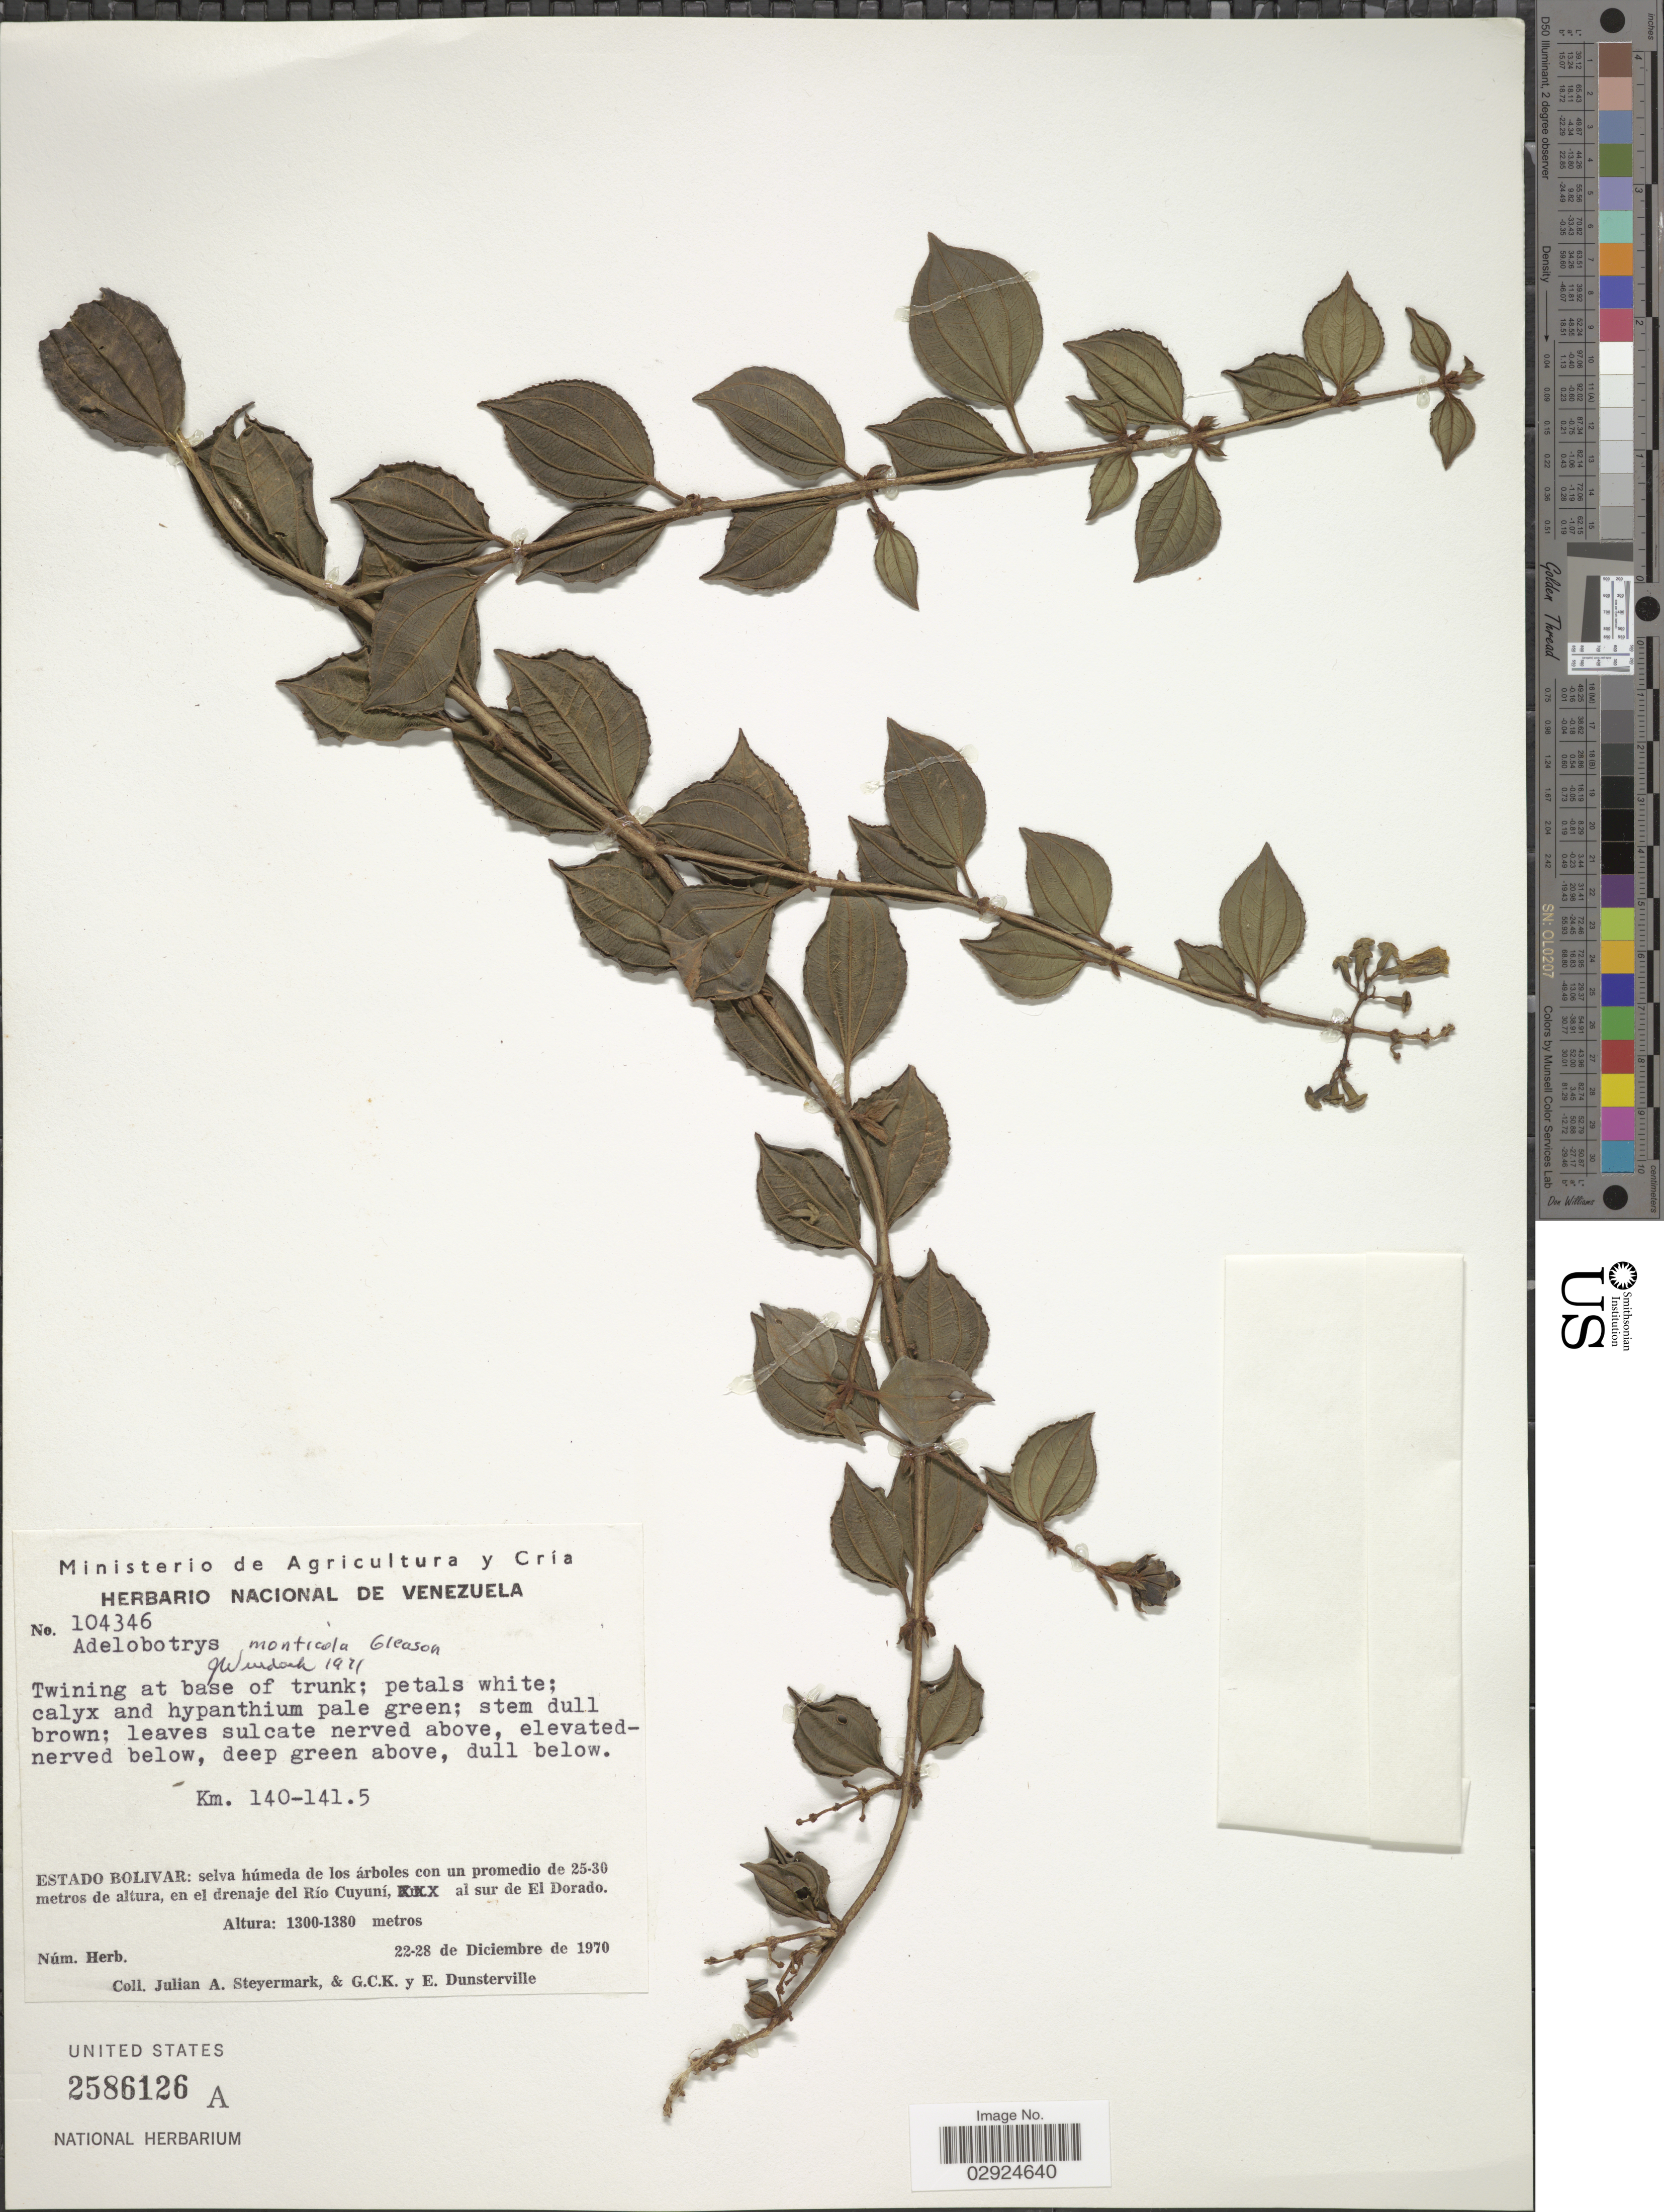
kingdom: Plantae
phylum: Tracheophyta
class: Magnoliopsida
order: Myrtales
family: Melastomataceae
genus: Adelobotrys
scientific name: Adelobotrys monticola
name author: Gleason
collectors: J. Steyermark, G. C. K. Dunsterville & E. Dunsterville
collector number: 104346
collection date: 1970-12-22/1970-12-28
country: Venezuela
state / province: Bolivar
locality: Km. 140-141.5. Estado Bolivar: selva húmeda de los árboles con un promedio de 25-30 metros de altura, en el drenaje del Río Cuyuní, al sur de El Dorado.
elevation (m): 1300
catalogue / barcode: US 2586126A